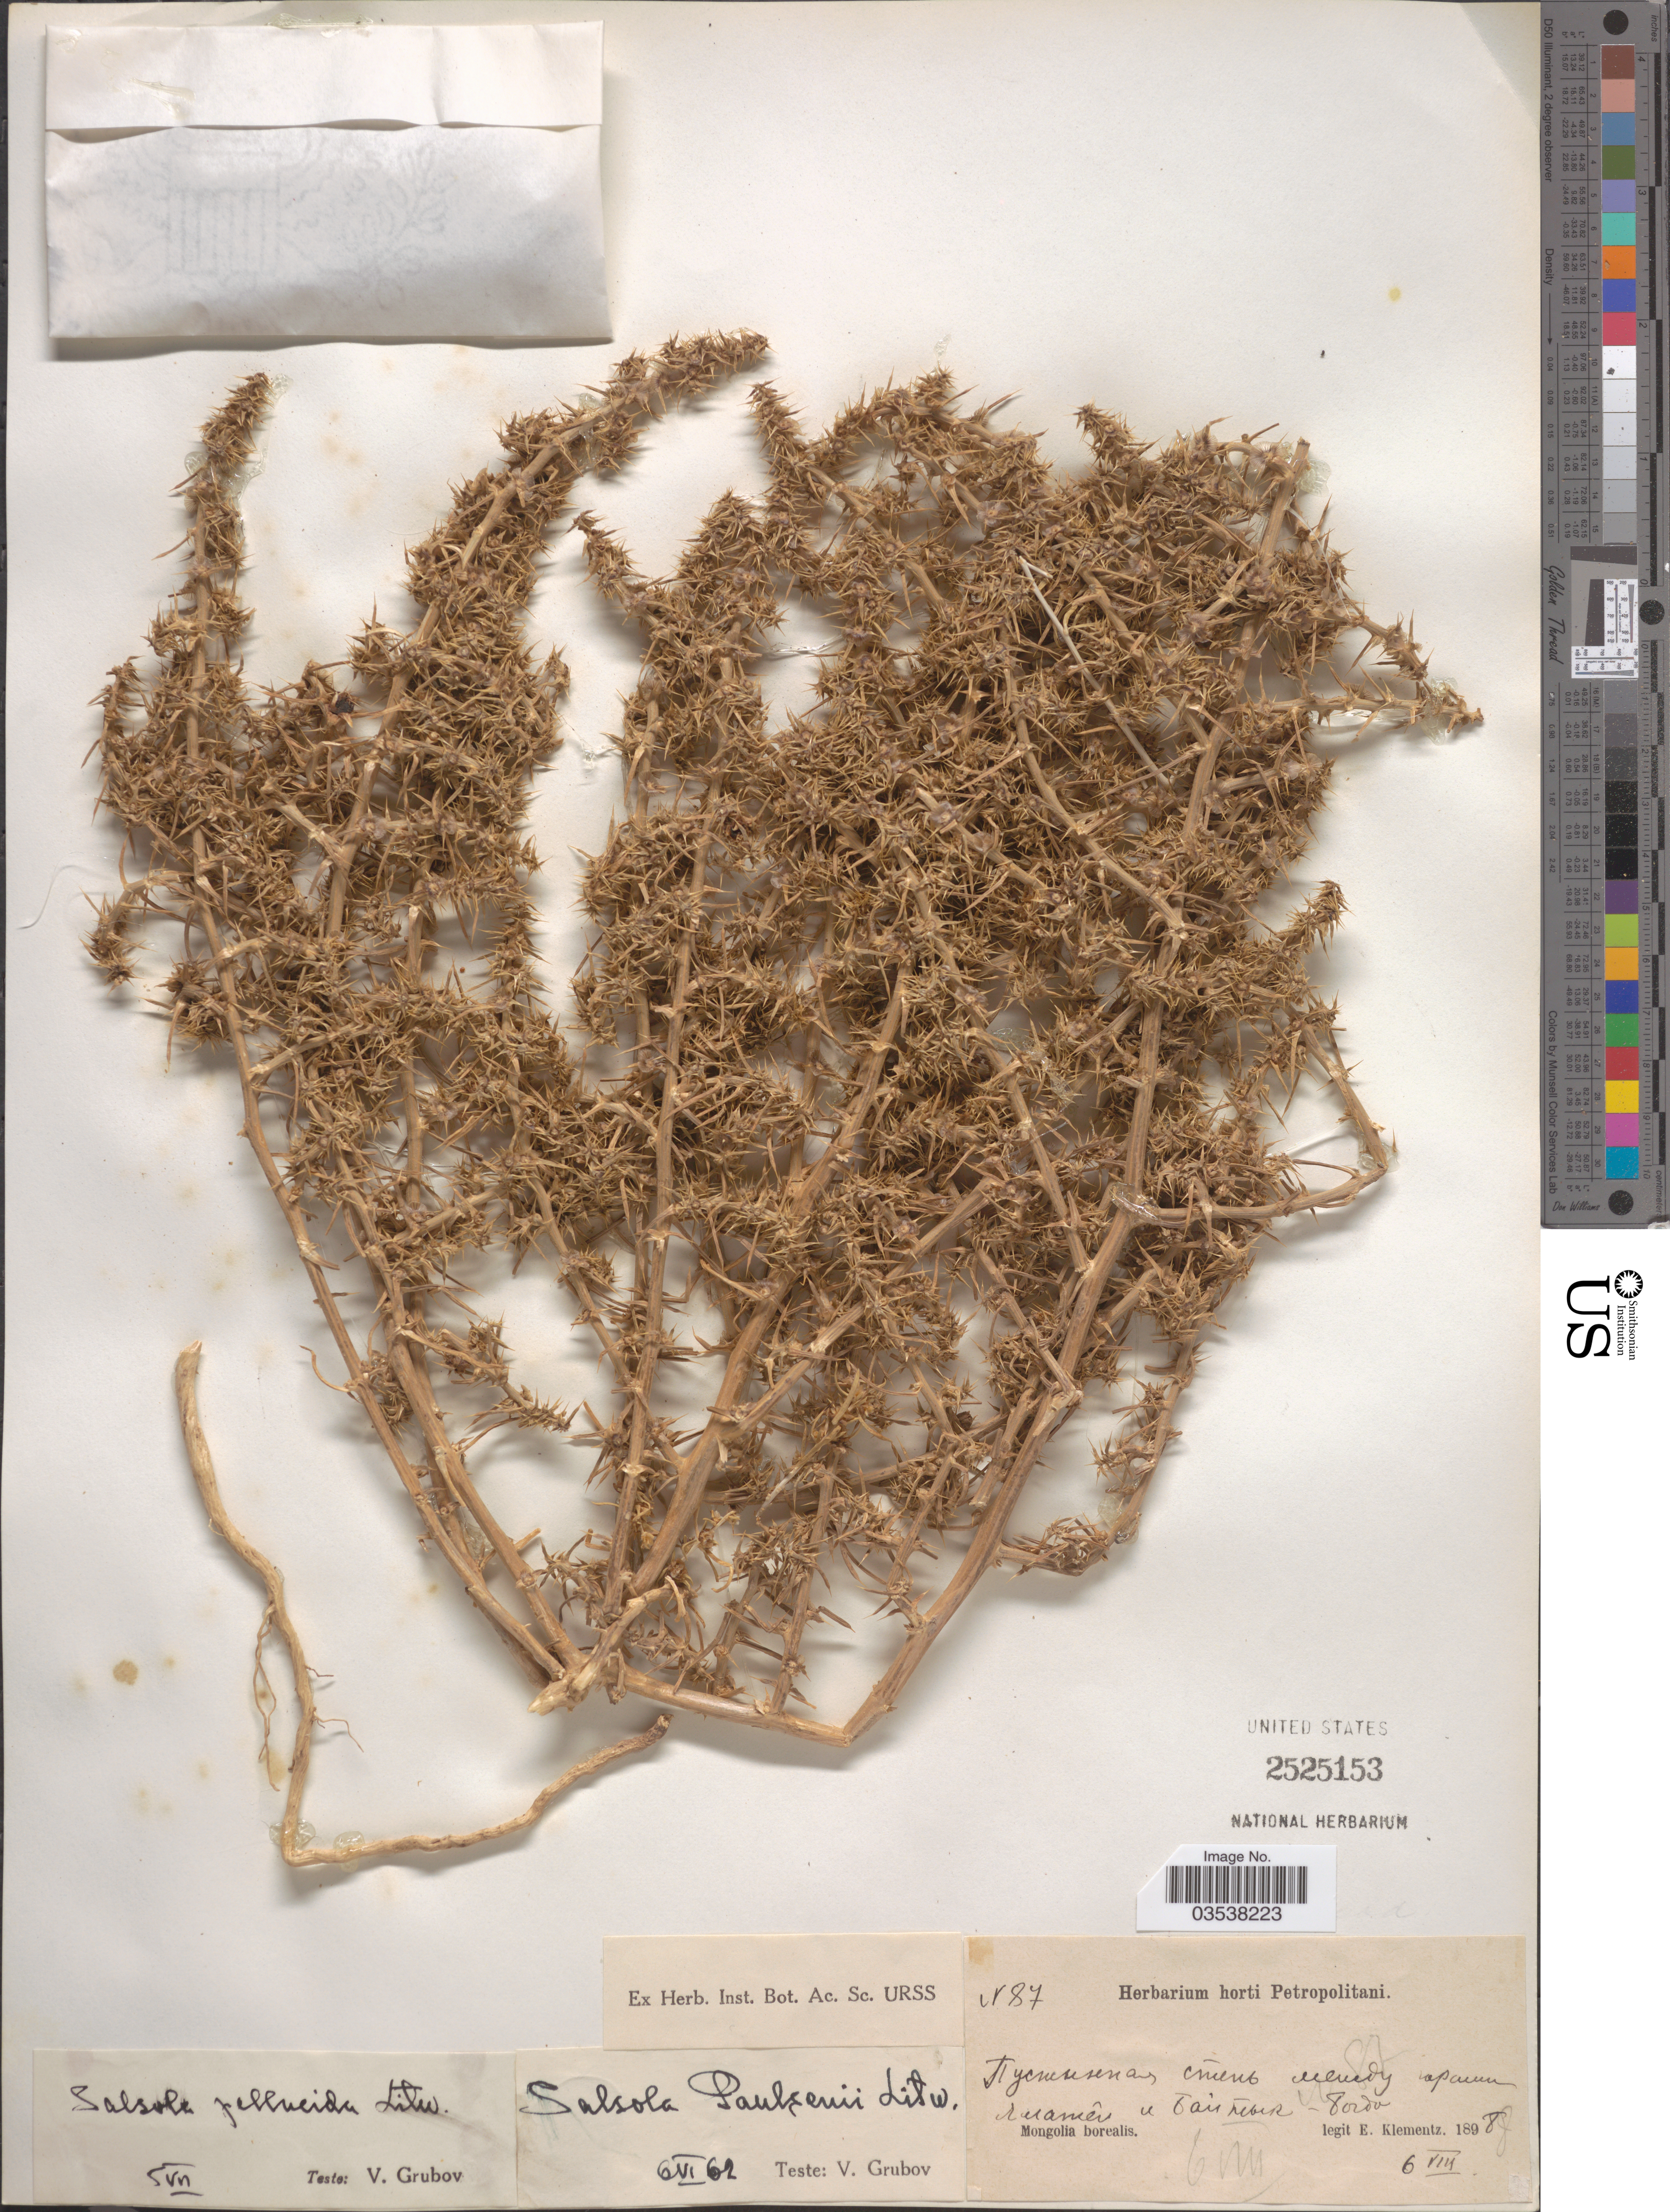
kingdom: Plantae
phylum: Tracheophyta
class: Magnoliopsida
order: Caryophyllales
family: Amaranthaceae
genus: Salsola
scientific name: Salsola paulsenii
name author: Litv.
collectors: E. Klementz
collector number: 87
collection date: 1898-08-06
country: Mongolia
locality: X. Mongolia borealis.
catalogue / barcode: US 2525153